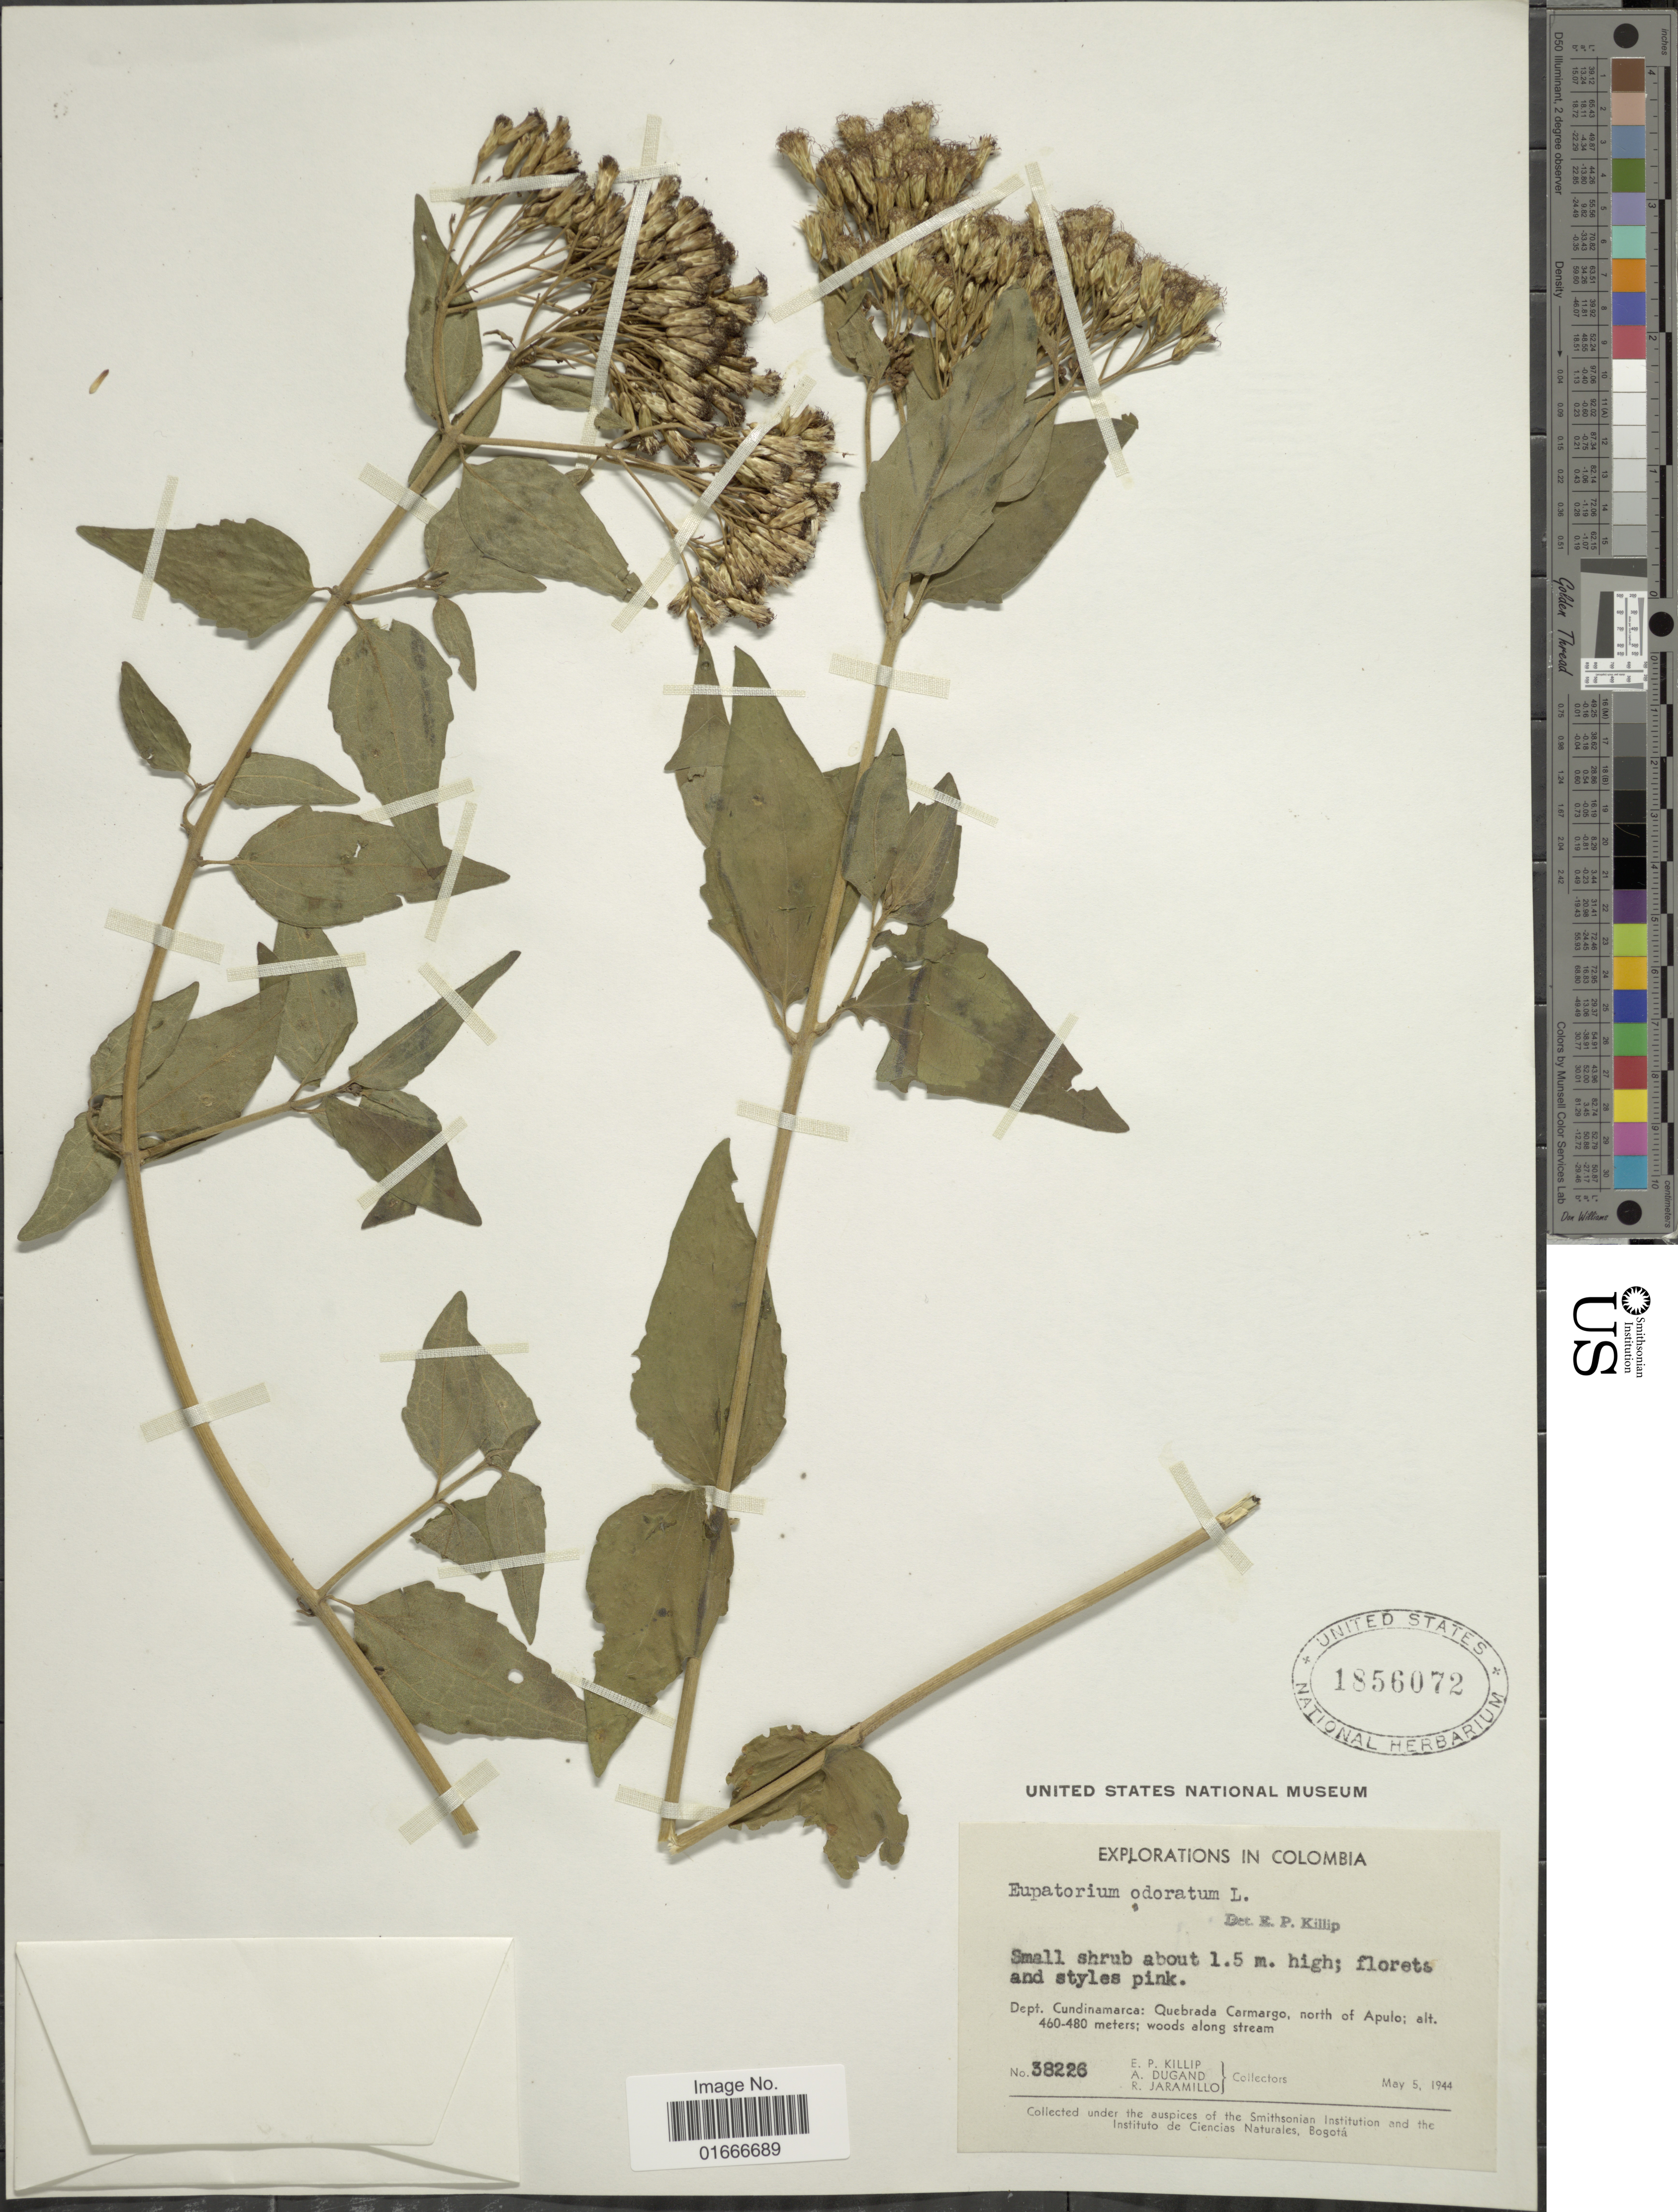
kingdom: Plantae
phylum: Tracheophyta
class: Magnoliopsida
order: Asterales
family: Asteraceae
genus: Chromolaena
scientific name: Chromolaena odorata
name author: (L.) R.M. King & H. Rob.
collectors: E. P. Killip, A. Dugand & R. Jaramillo M.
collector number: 38226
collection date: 1944-05-05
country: Colombia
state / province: Cundinamarca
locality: Quebrada Carmargo, north of Apulo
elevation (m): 460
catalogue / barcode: US 1856072